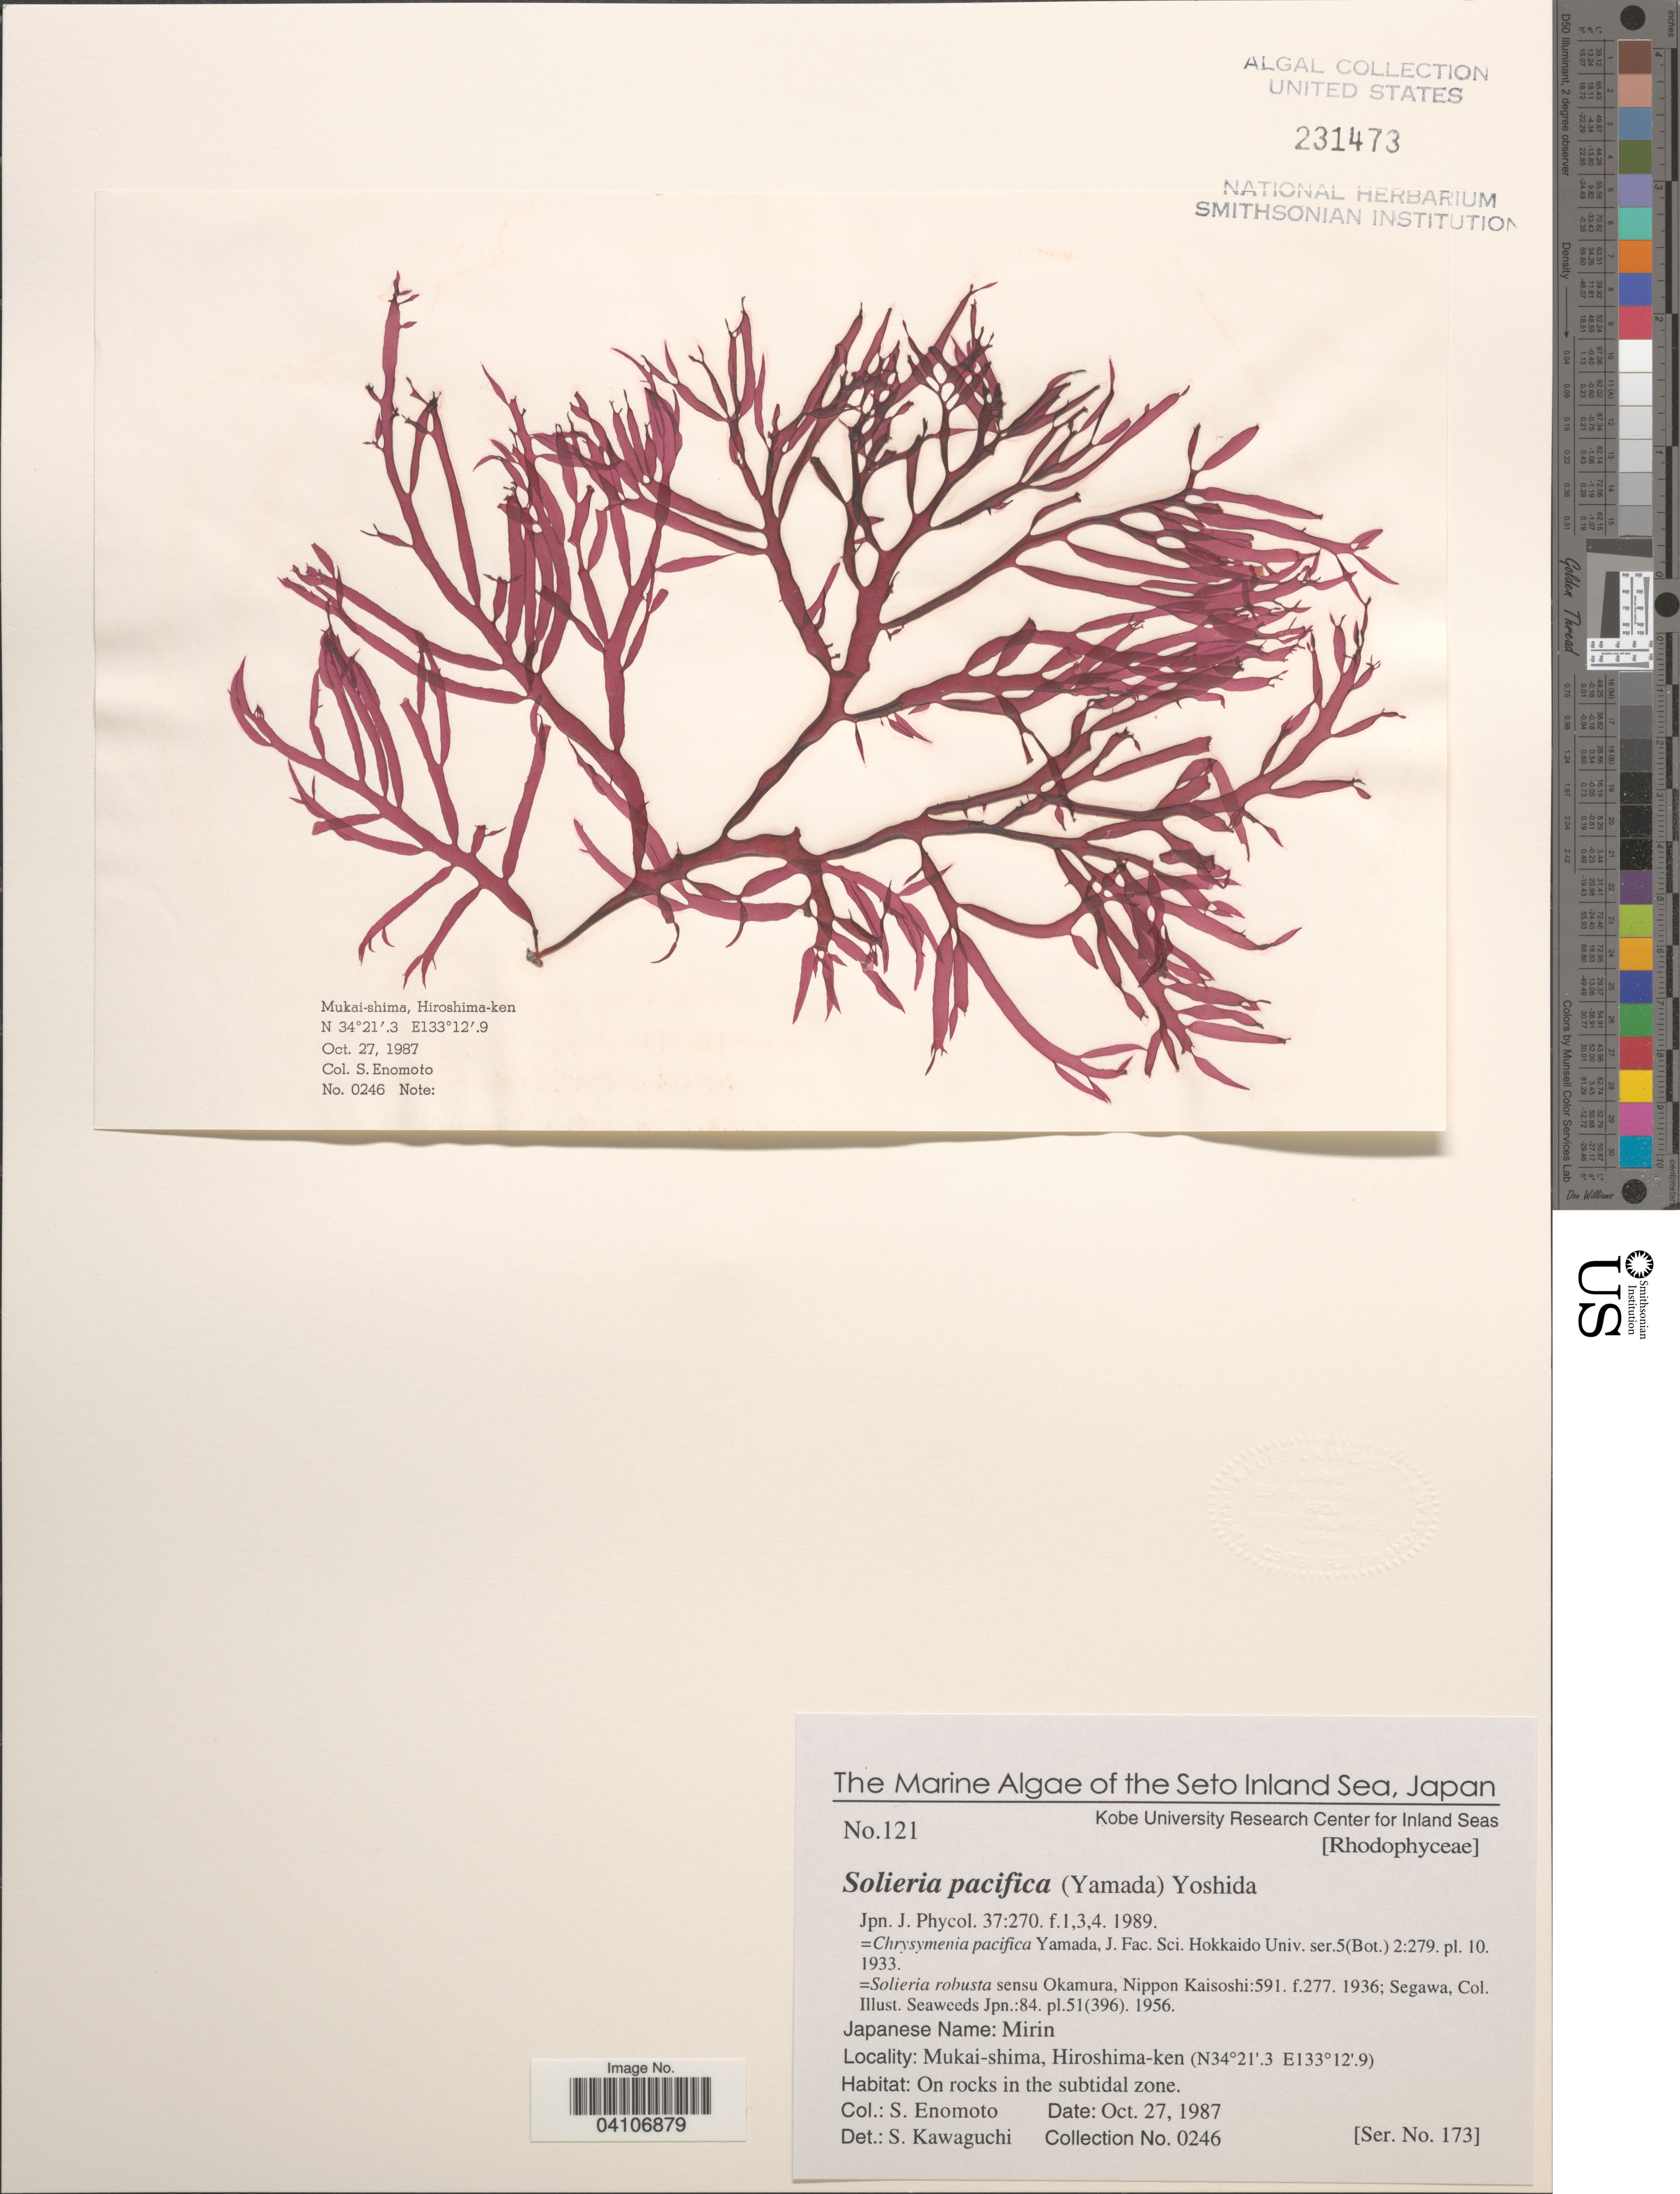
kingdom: Plantae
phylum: Rhodophyta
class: Florideophyceae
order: Gigartinales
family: Solieriaceae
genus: Solieria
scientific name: Solieria pacifica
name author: (Yamada) Yoshida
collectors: S. Enomoto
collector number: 0246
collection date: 1987-10-27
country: Japan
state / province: Hirosima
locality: The Seto Inland Sea. Mukai-shima, Hiroshima-ken. On rocks in the subtidal zone.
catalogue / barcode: US 231473